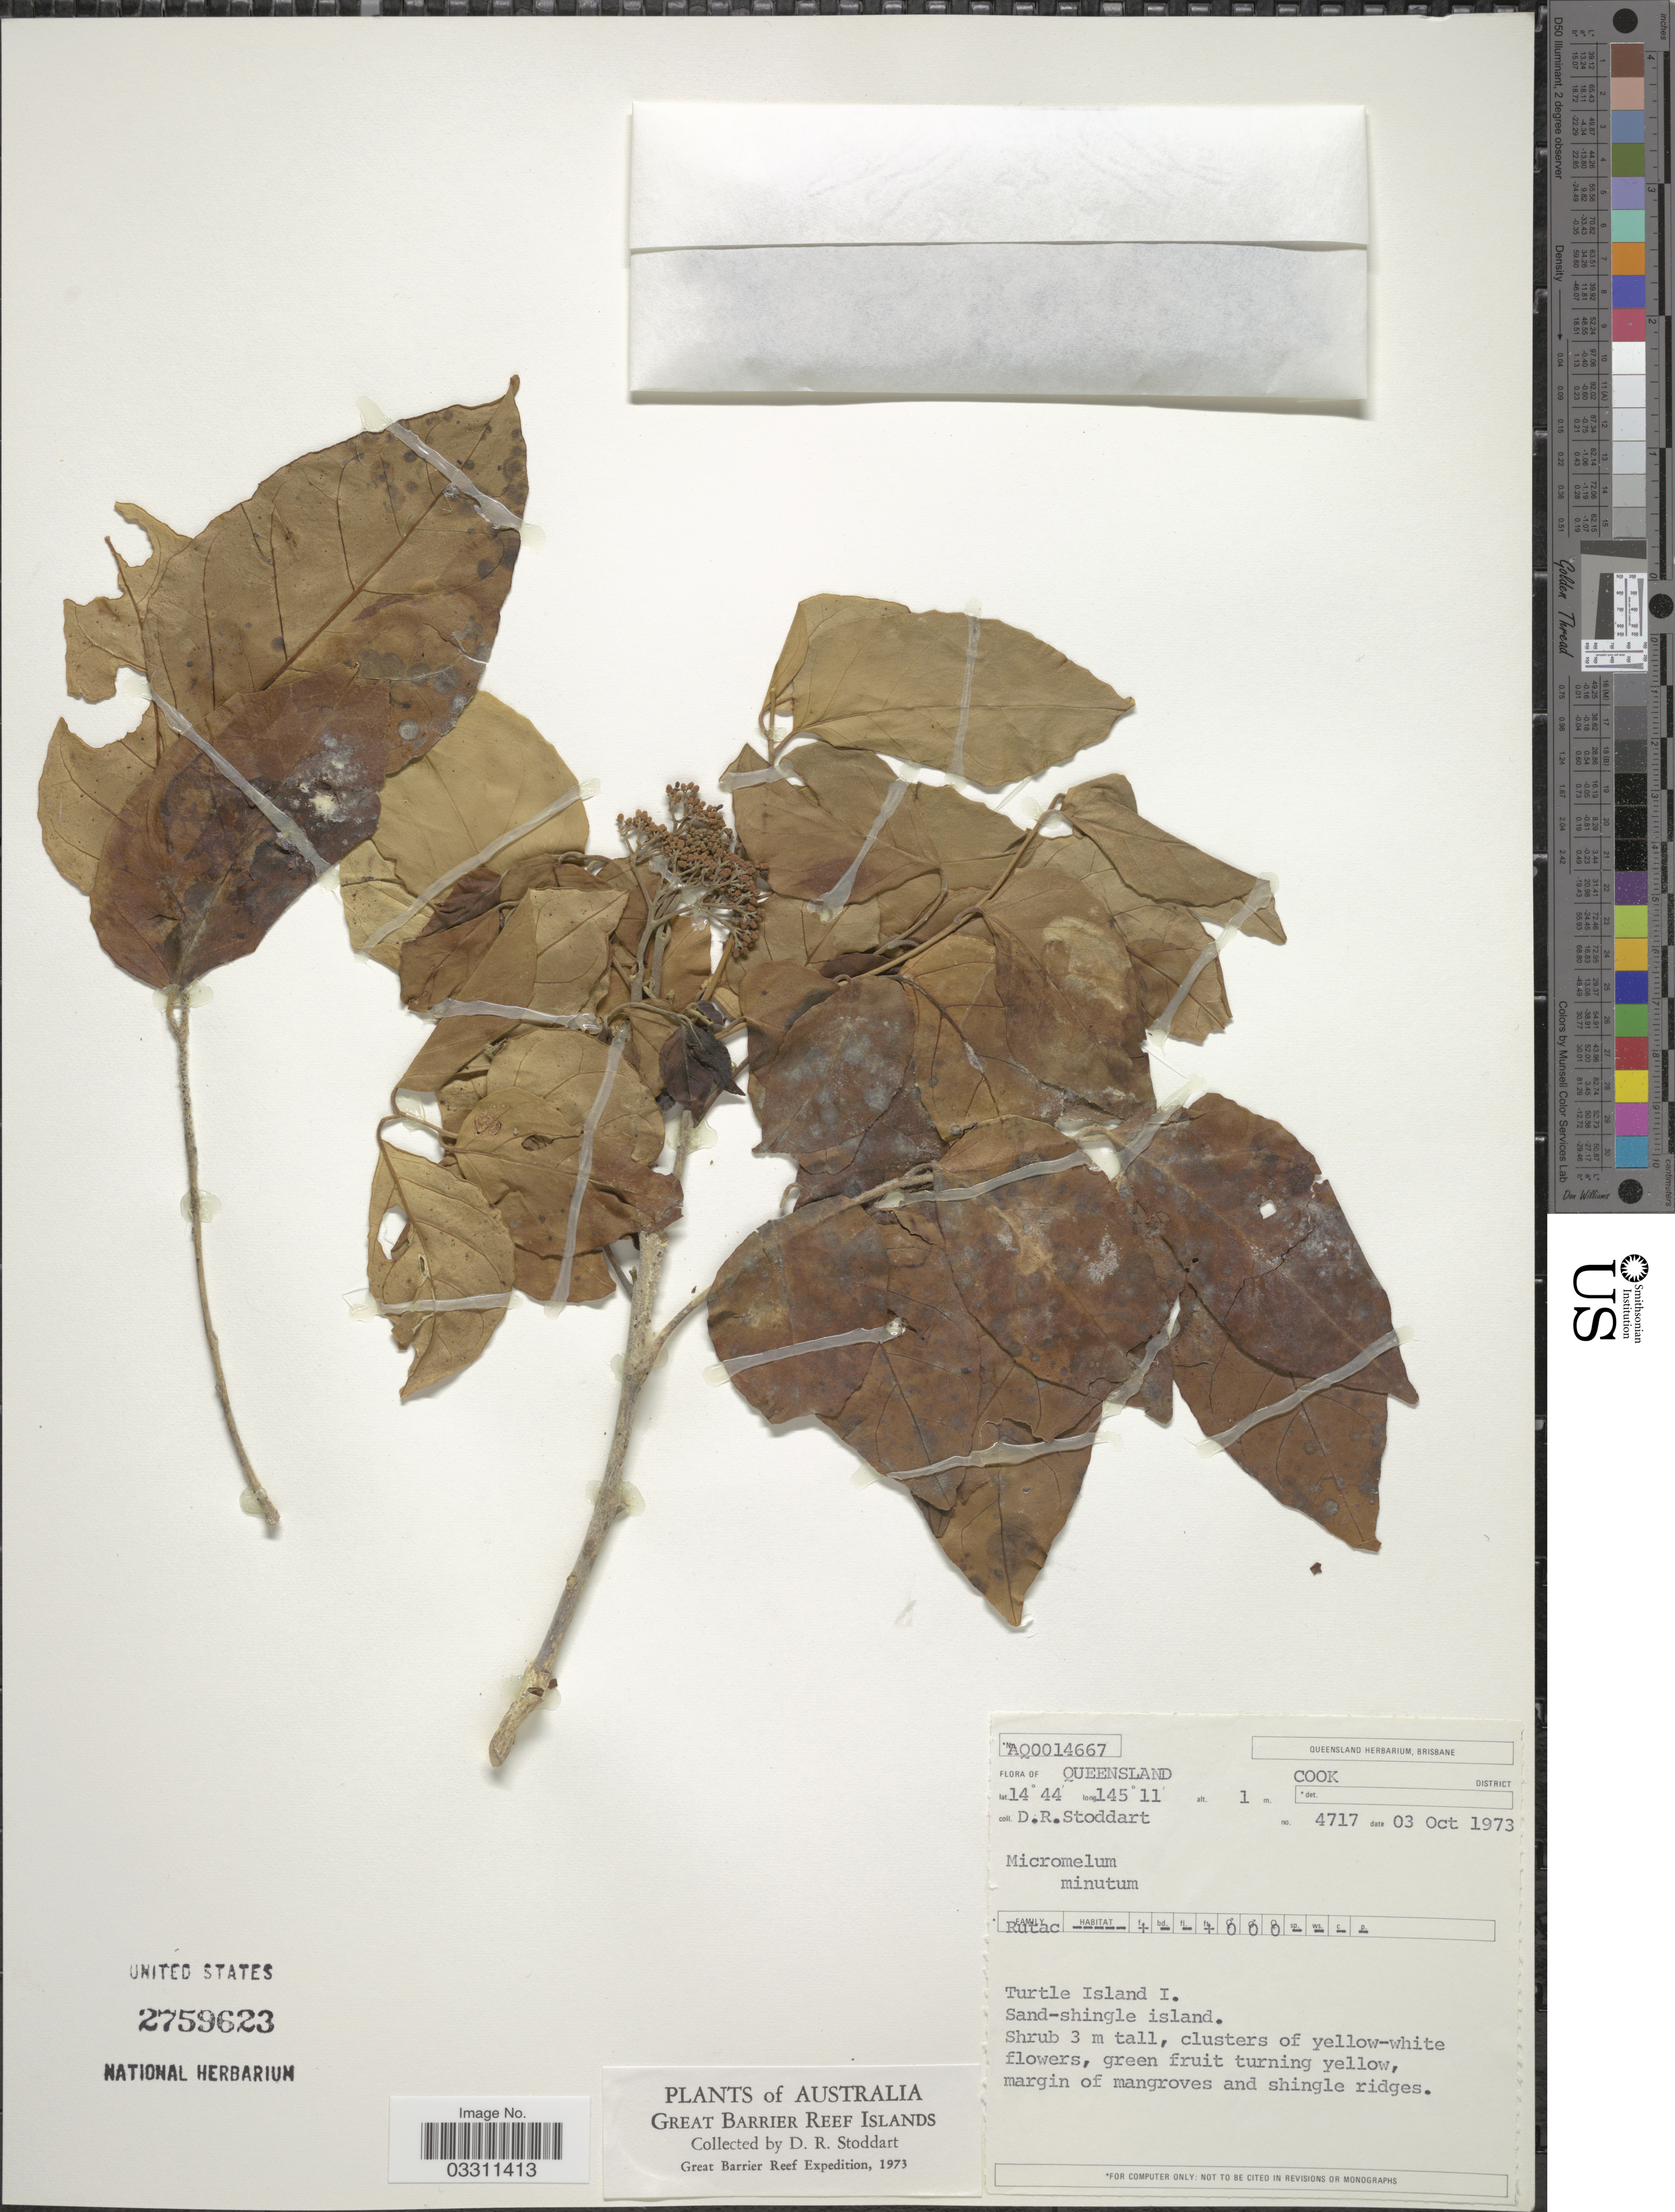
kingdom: Plantae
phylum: Tracheophyta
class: Magnoliopsida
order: Sapindales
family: Rutaceae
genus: Micromelum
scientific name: Micromelum minutum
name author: (G. Forst.) Wight & Arn.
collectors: D. R. Stoddart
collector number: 4717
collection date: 1973-10-03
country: Australia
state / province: Queensland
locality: Cook District. Turtle Island I. Sand-shingle island.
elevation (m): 1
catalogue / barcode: US 2759623